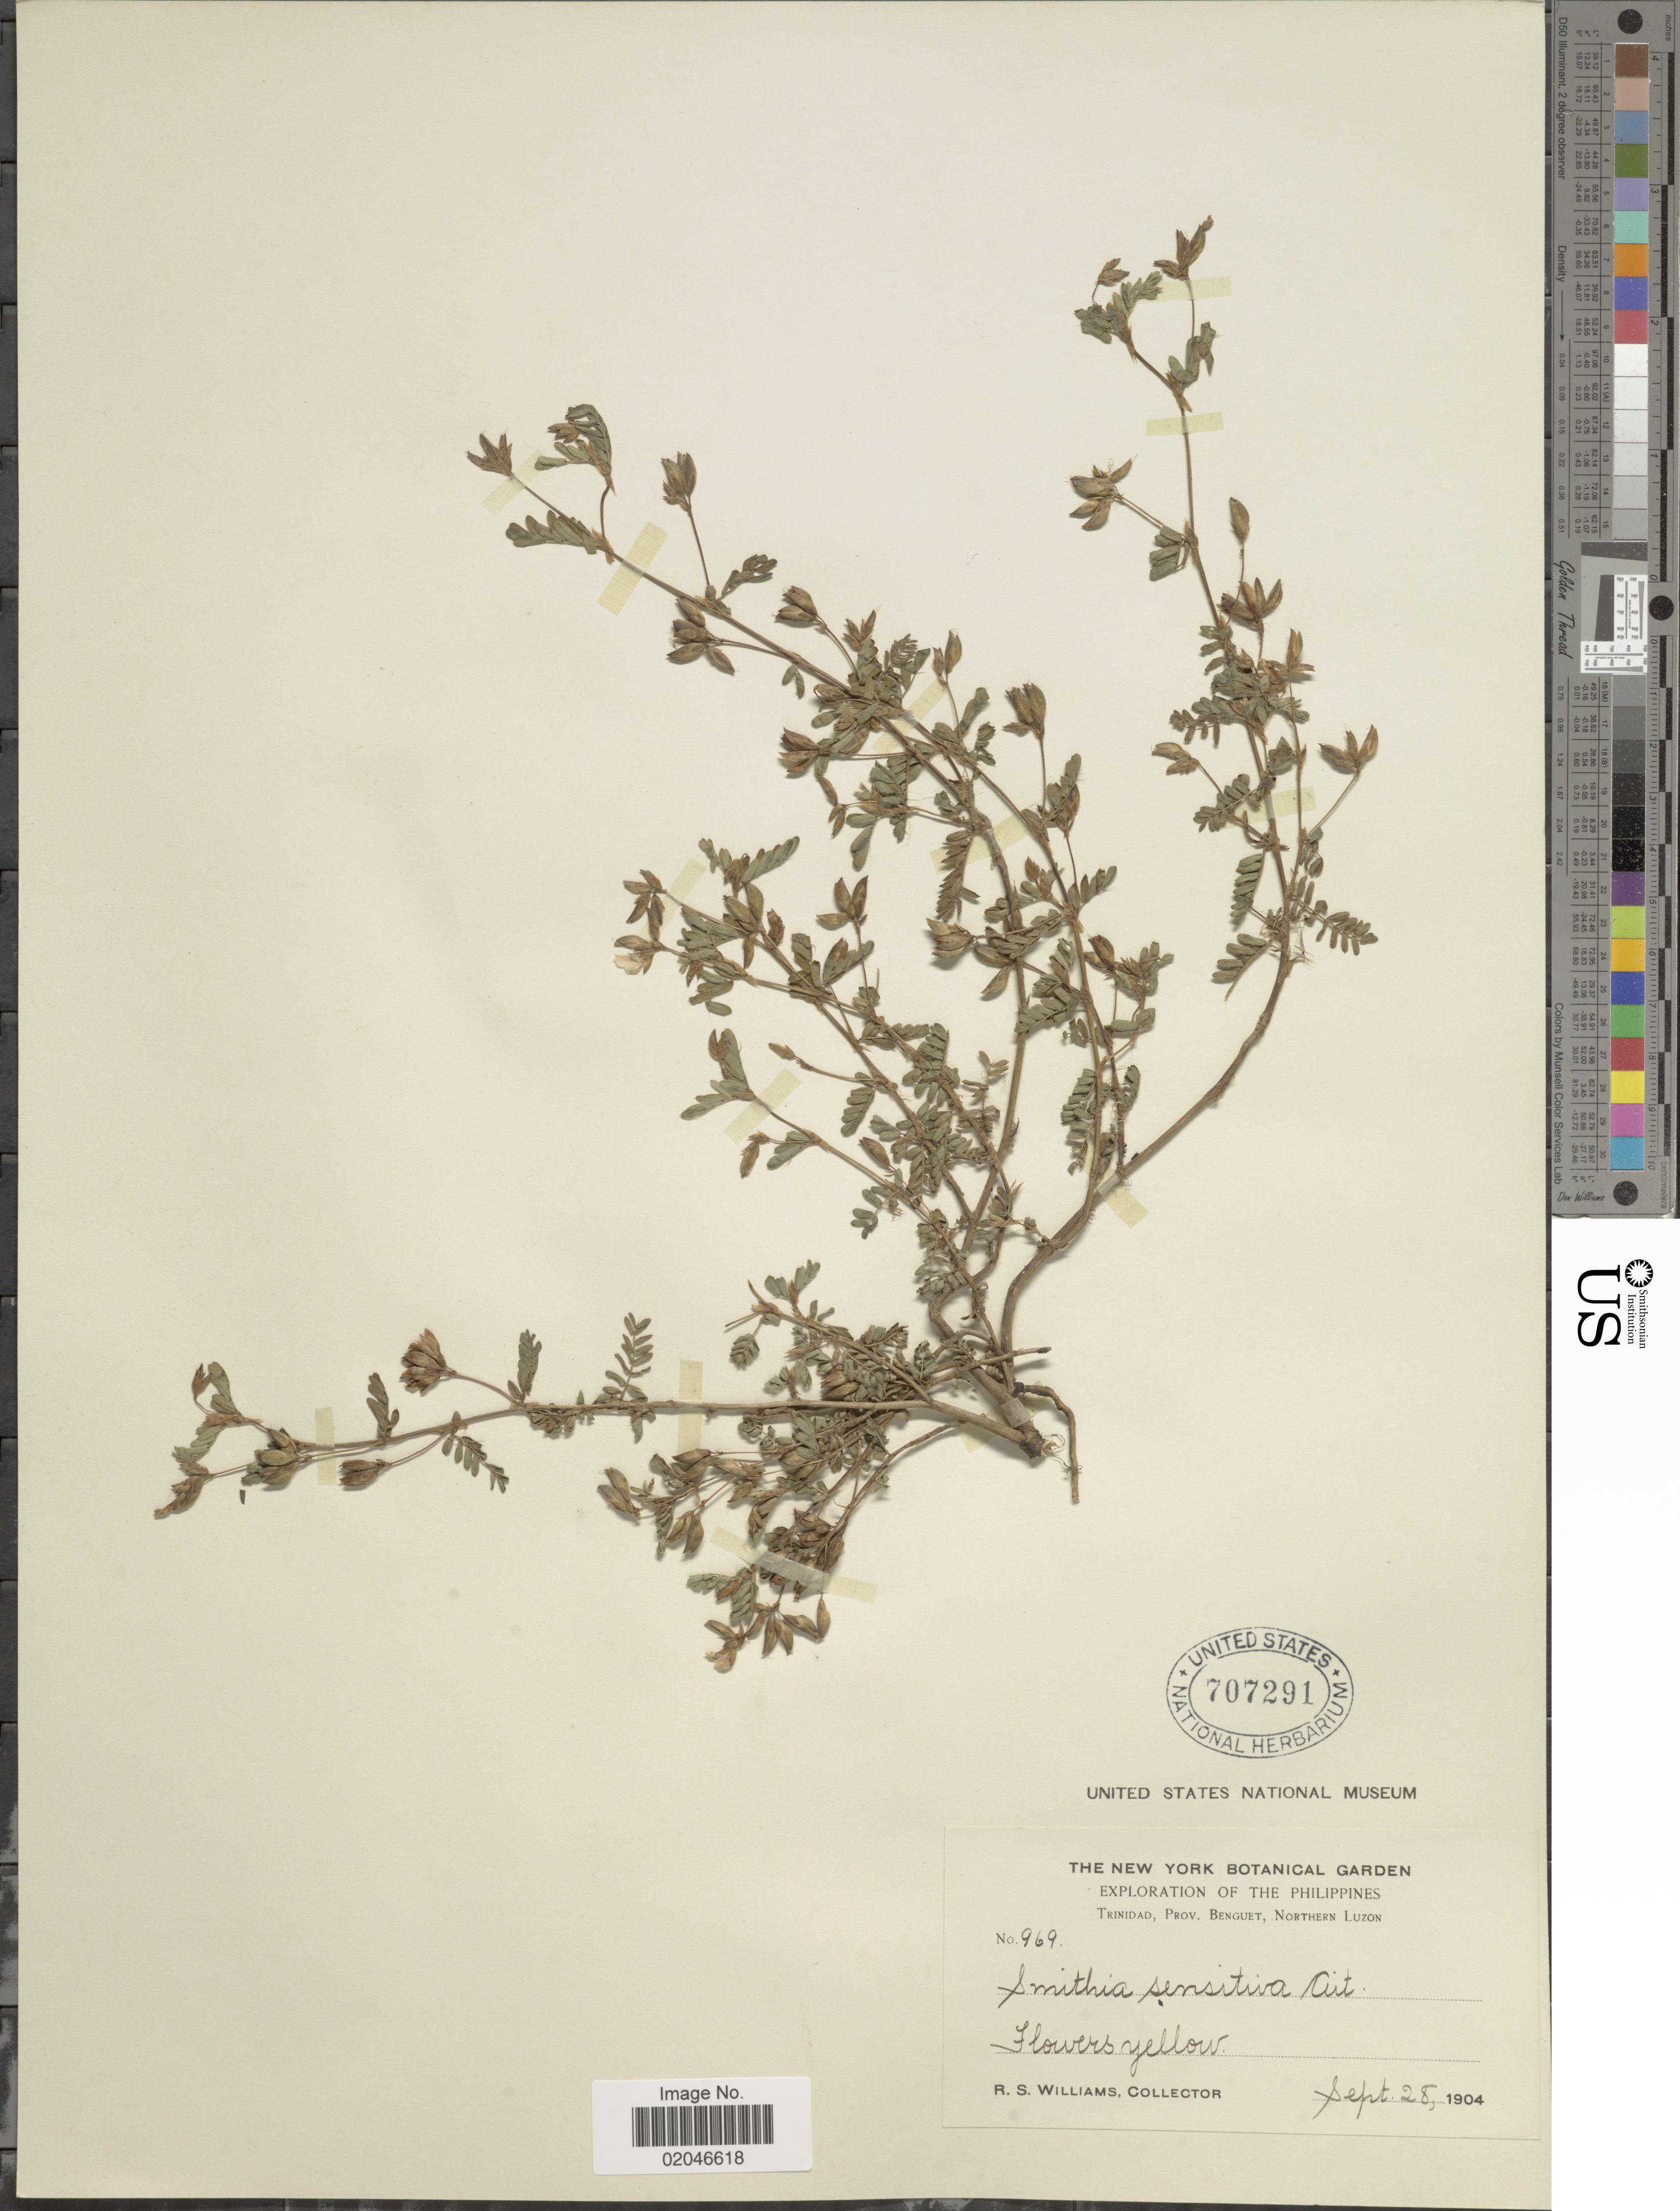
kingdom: Plantae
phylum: Tracheophyta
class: Magnoliopsida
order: Fabales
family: Fabaceae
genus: Smithia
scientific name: Smithia sensitiva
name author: Aiton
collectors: R. S. Williams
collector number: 969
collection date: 1904-09-28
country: Philippines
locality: Trinidad, Prov. Benguet, Northern Luzon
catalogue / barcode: US 707291